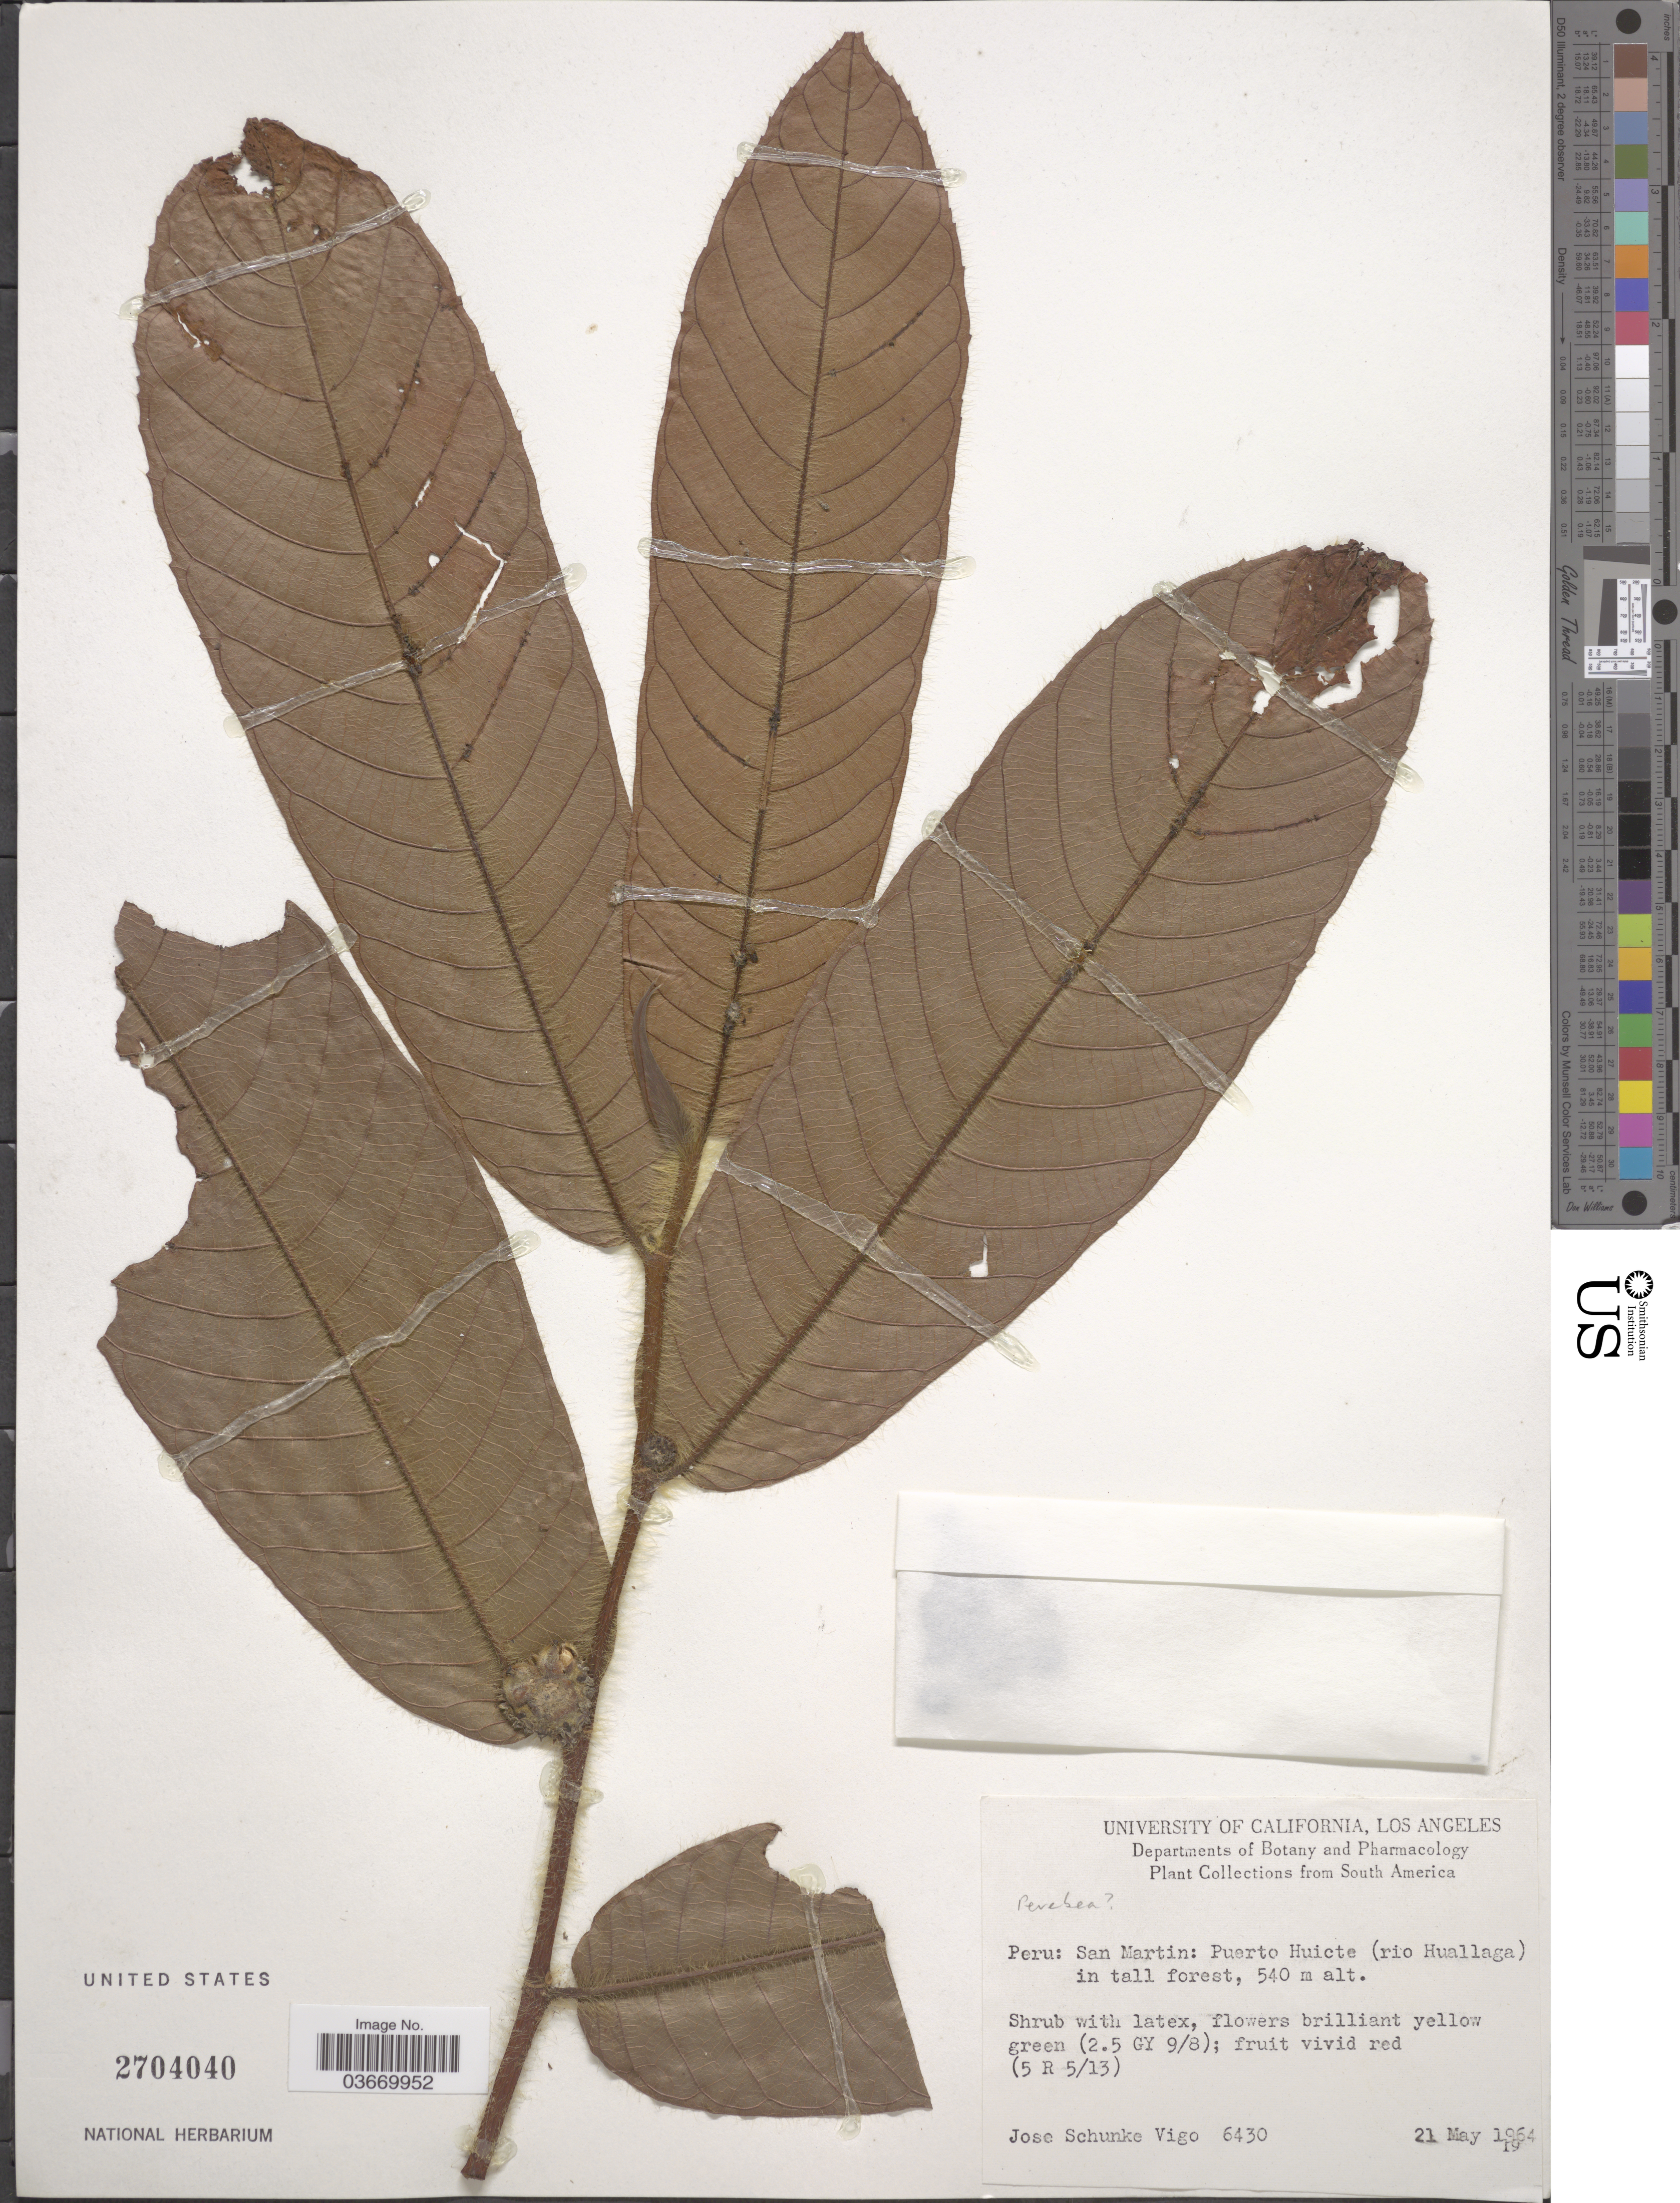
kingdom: Plantae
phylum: Tracheophyta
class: Magnoliopsida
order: Rosales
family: Moraceae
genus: Perebea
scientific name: Perebea sp.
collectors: J. Schunke Vigo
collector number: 6430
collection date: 1964-05-21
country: Peru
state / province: San Martín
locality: Puerto Huicte (rio Huallaga) in tall forest.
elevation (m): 540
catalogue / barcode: US 2704040